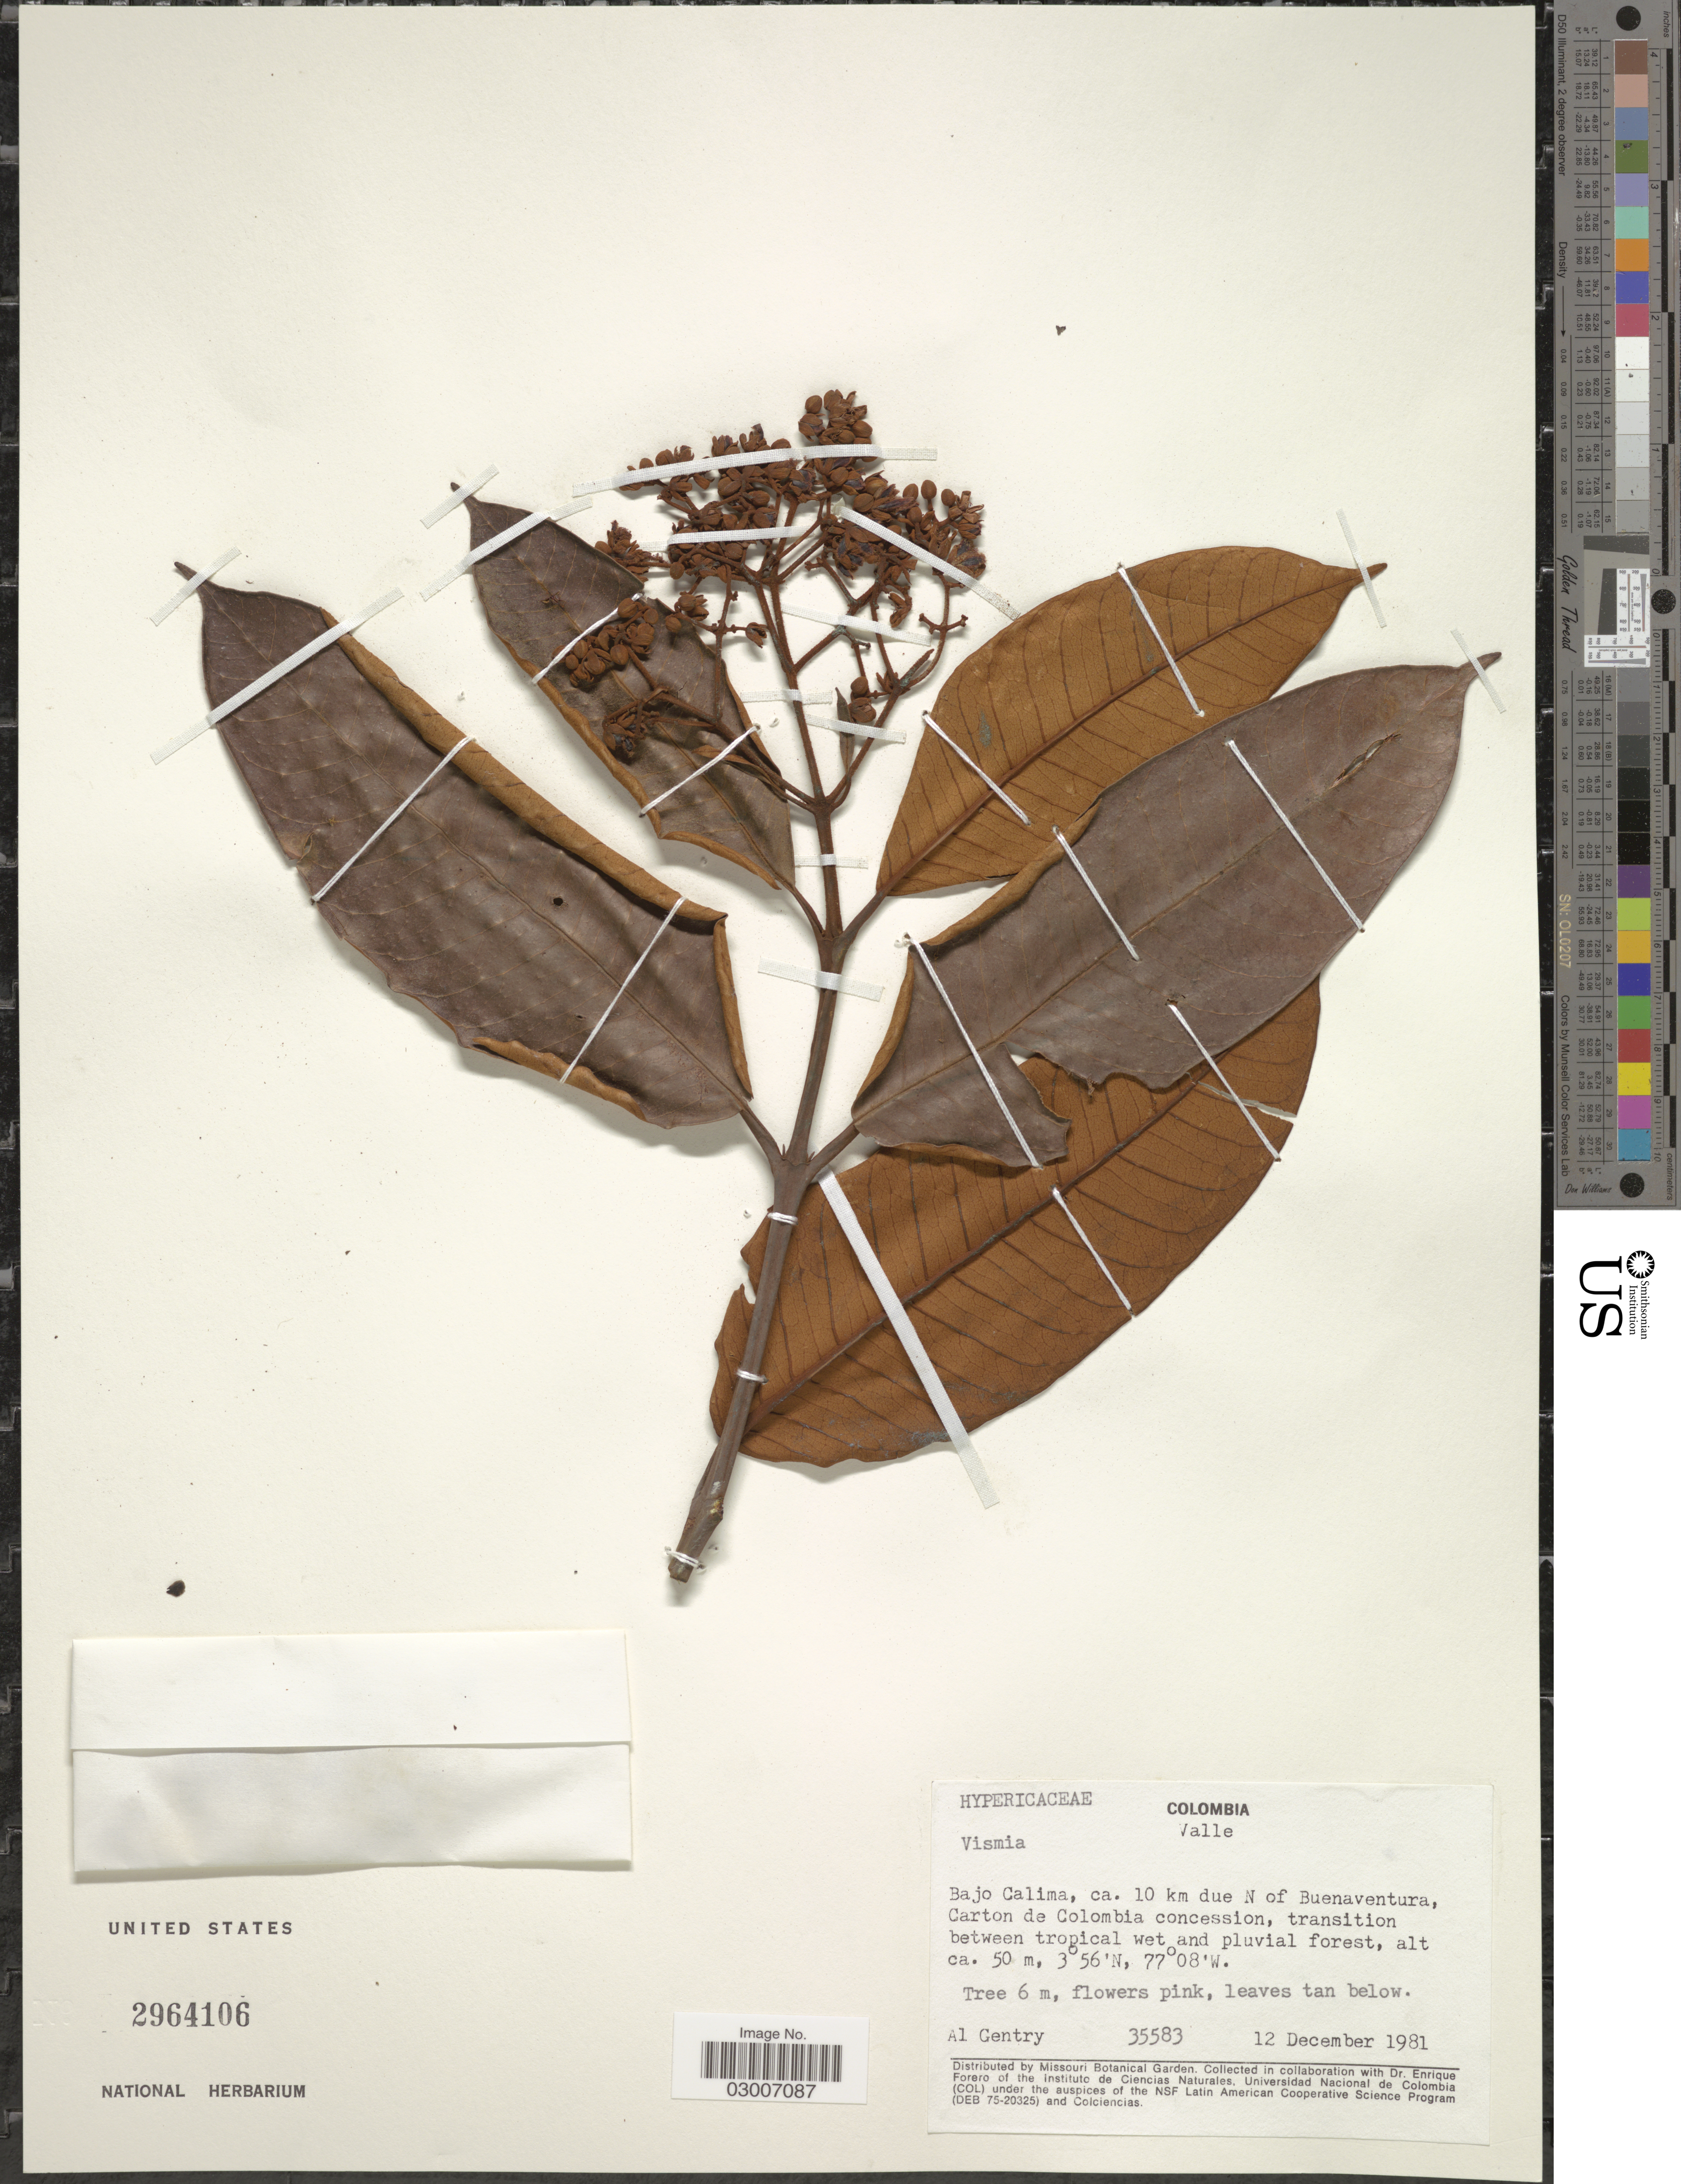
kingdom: Plantae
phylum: Tracheophyta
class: Magnoliopsida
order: Malpighiales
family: Hypericaceae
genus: Vismia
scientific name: Vismia sp.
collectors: A. H. Gentry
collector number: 35583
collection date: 1981-12-12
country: Colombia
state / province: Valle del Cauca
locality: Valle. Bajo Calima, ca. 10 km due N of Buenaventua, Carton de Colombia concession, transition between tropical wet and pluvial forest.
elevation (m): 50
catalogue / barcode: US 2964106